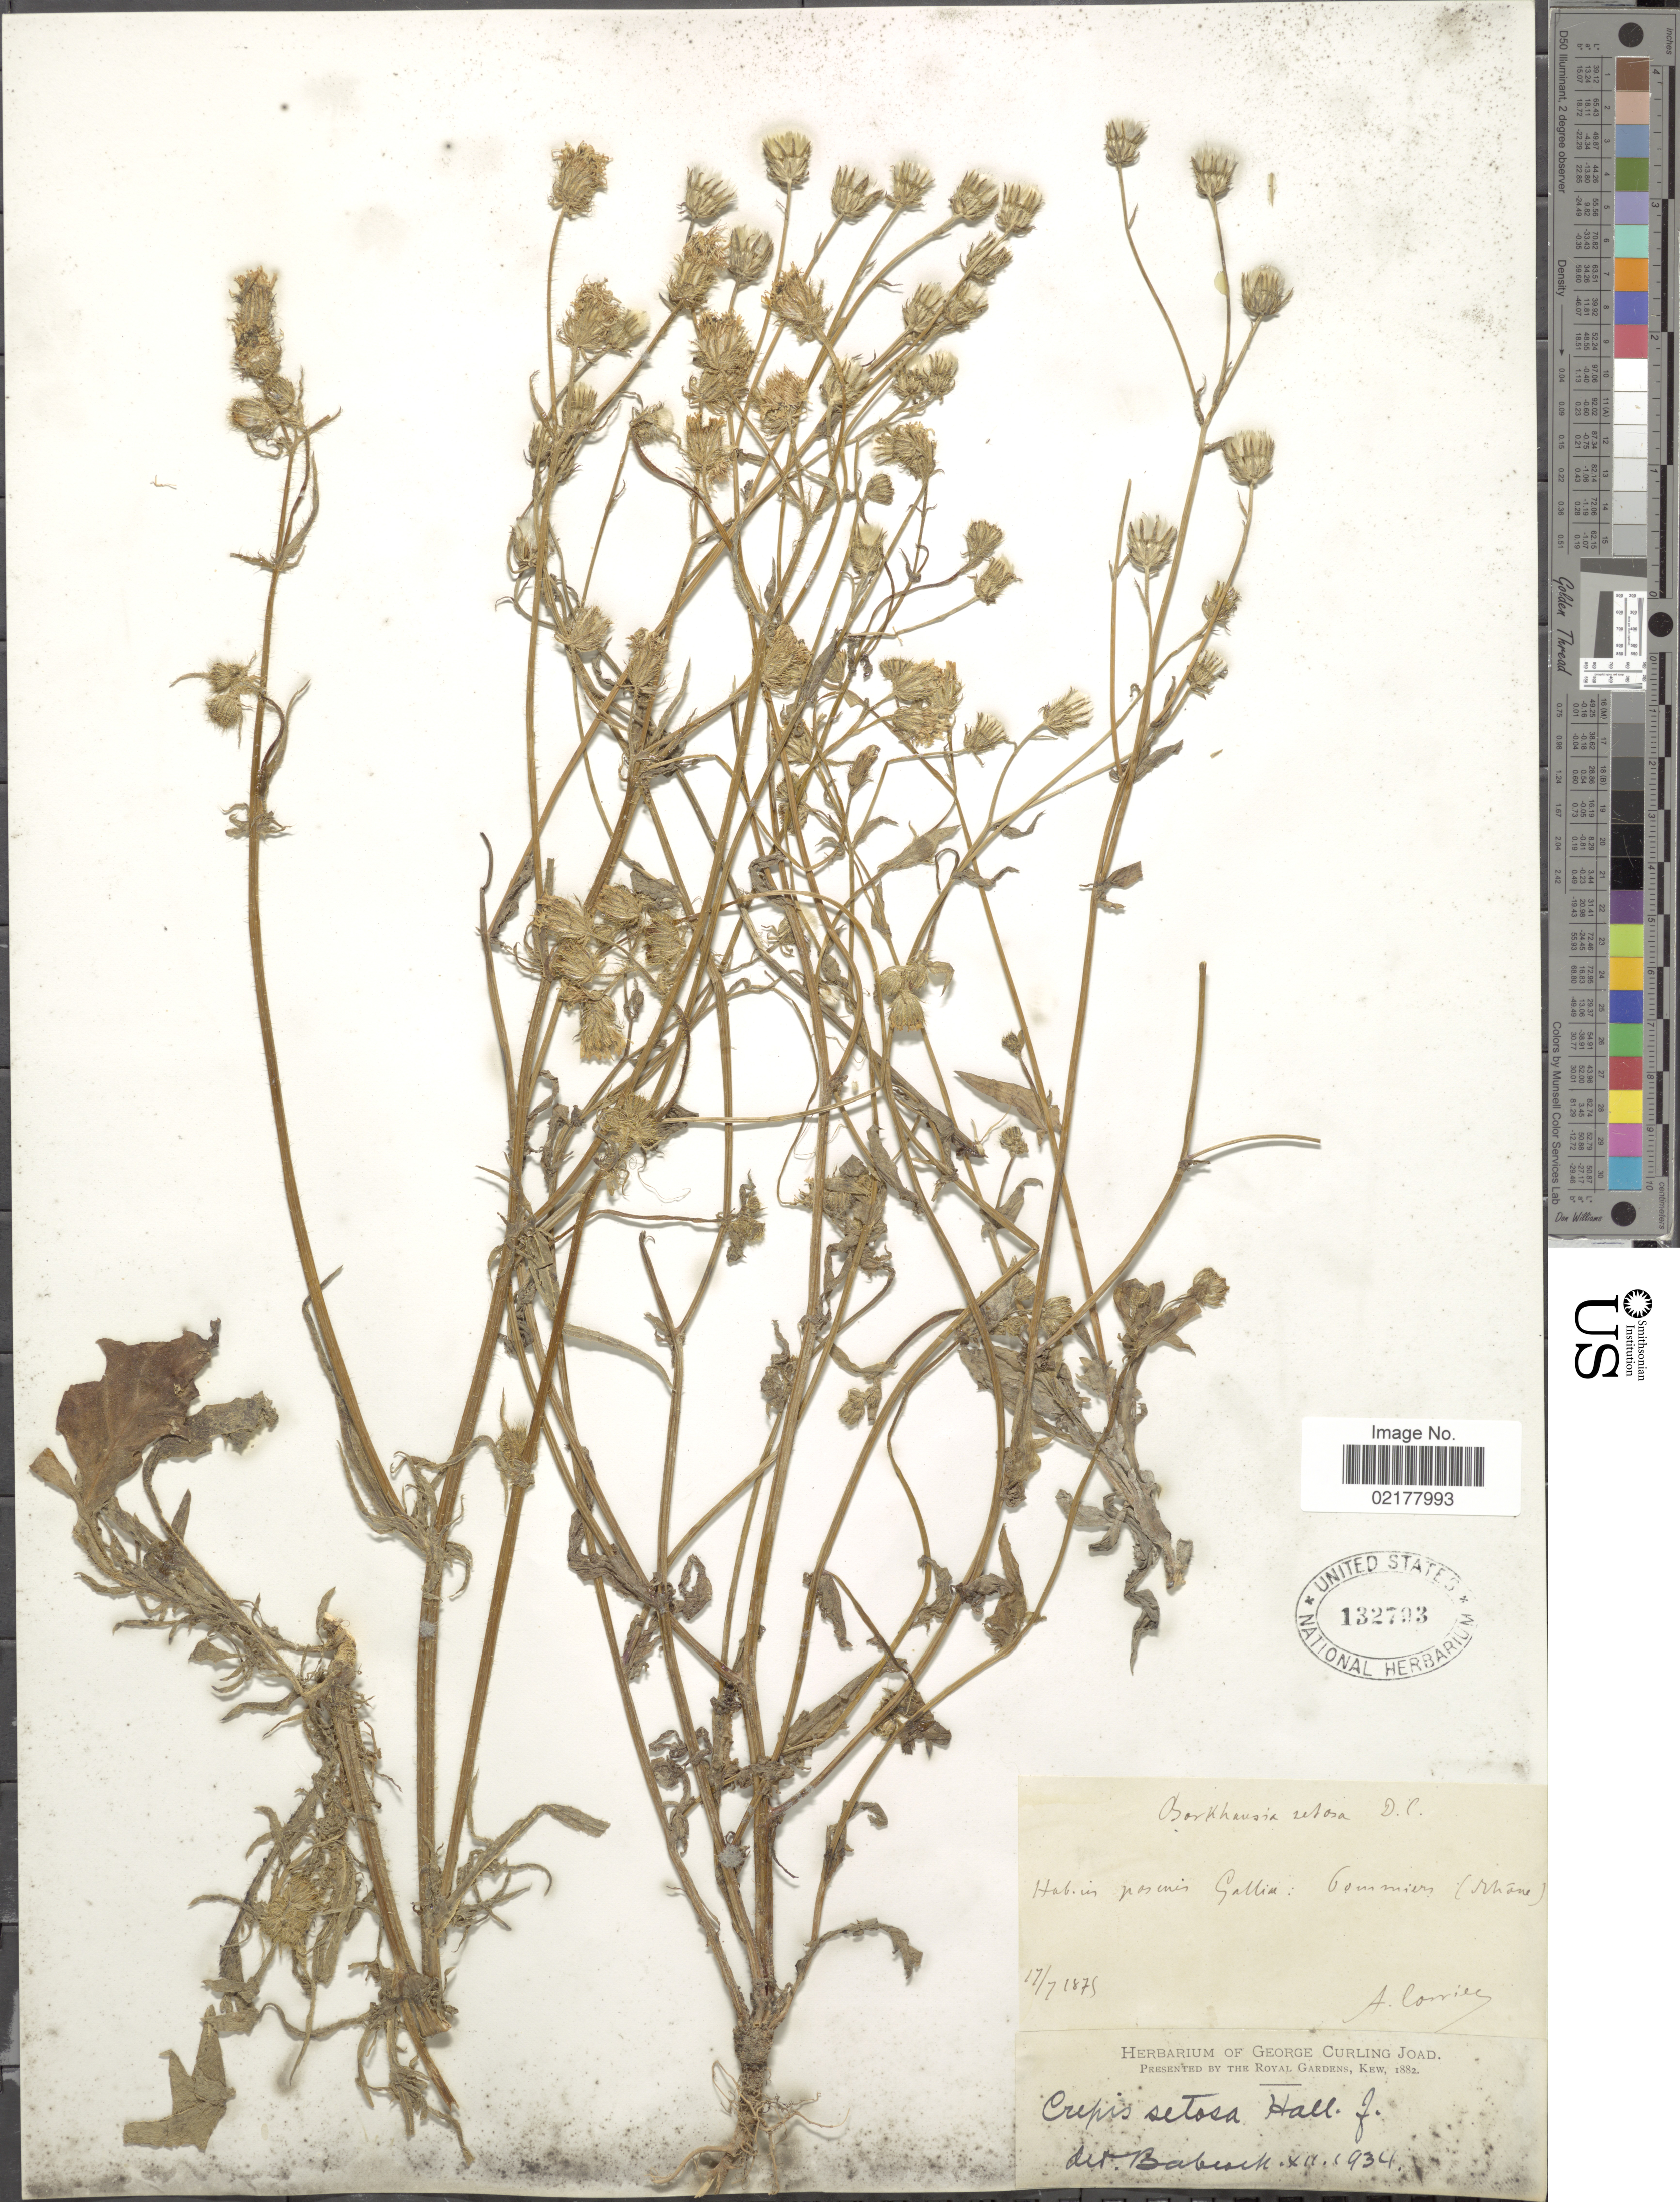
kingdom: Plantae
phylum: Tracheophyta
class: Magnoliopsida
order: Asterales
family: Asteraceae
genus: Crepis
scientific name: Crepis setosa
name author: Haller f.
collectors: E. A. Carrière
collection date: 1875-07-17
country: France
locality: Habinis pascinis Gallia: Commiers (Rhone) [interpreted]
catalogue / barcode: US 132793